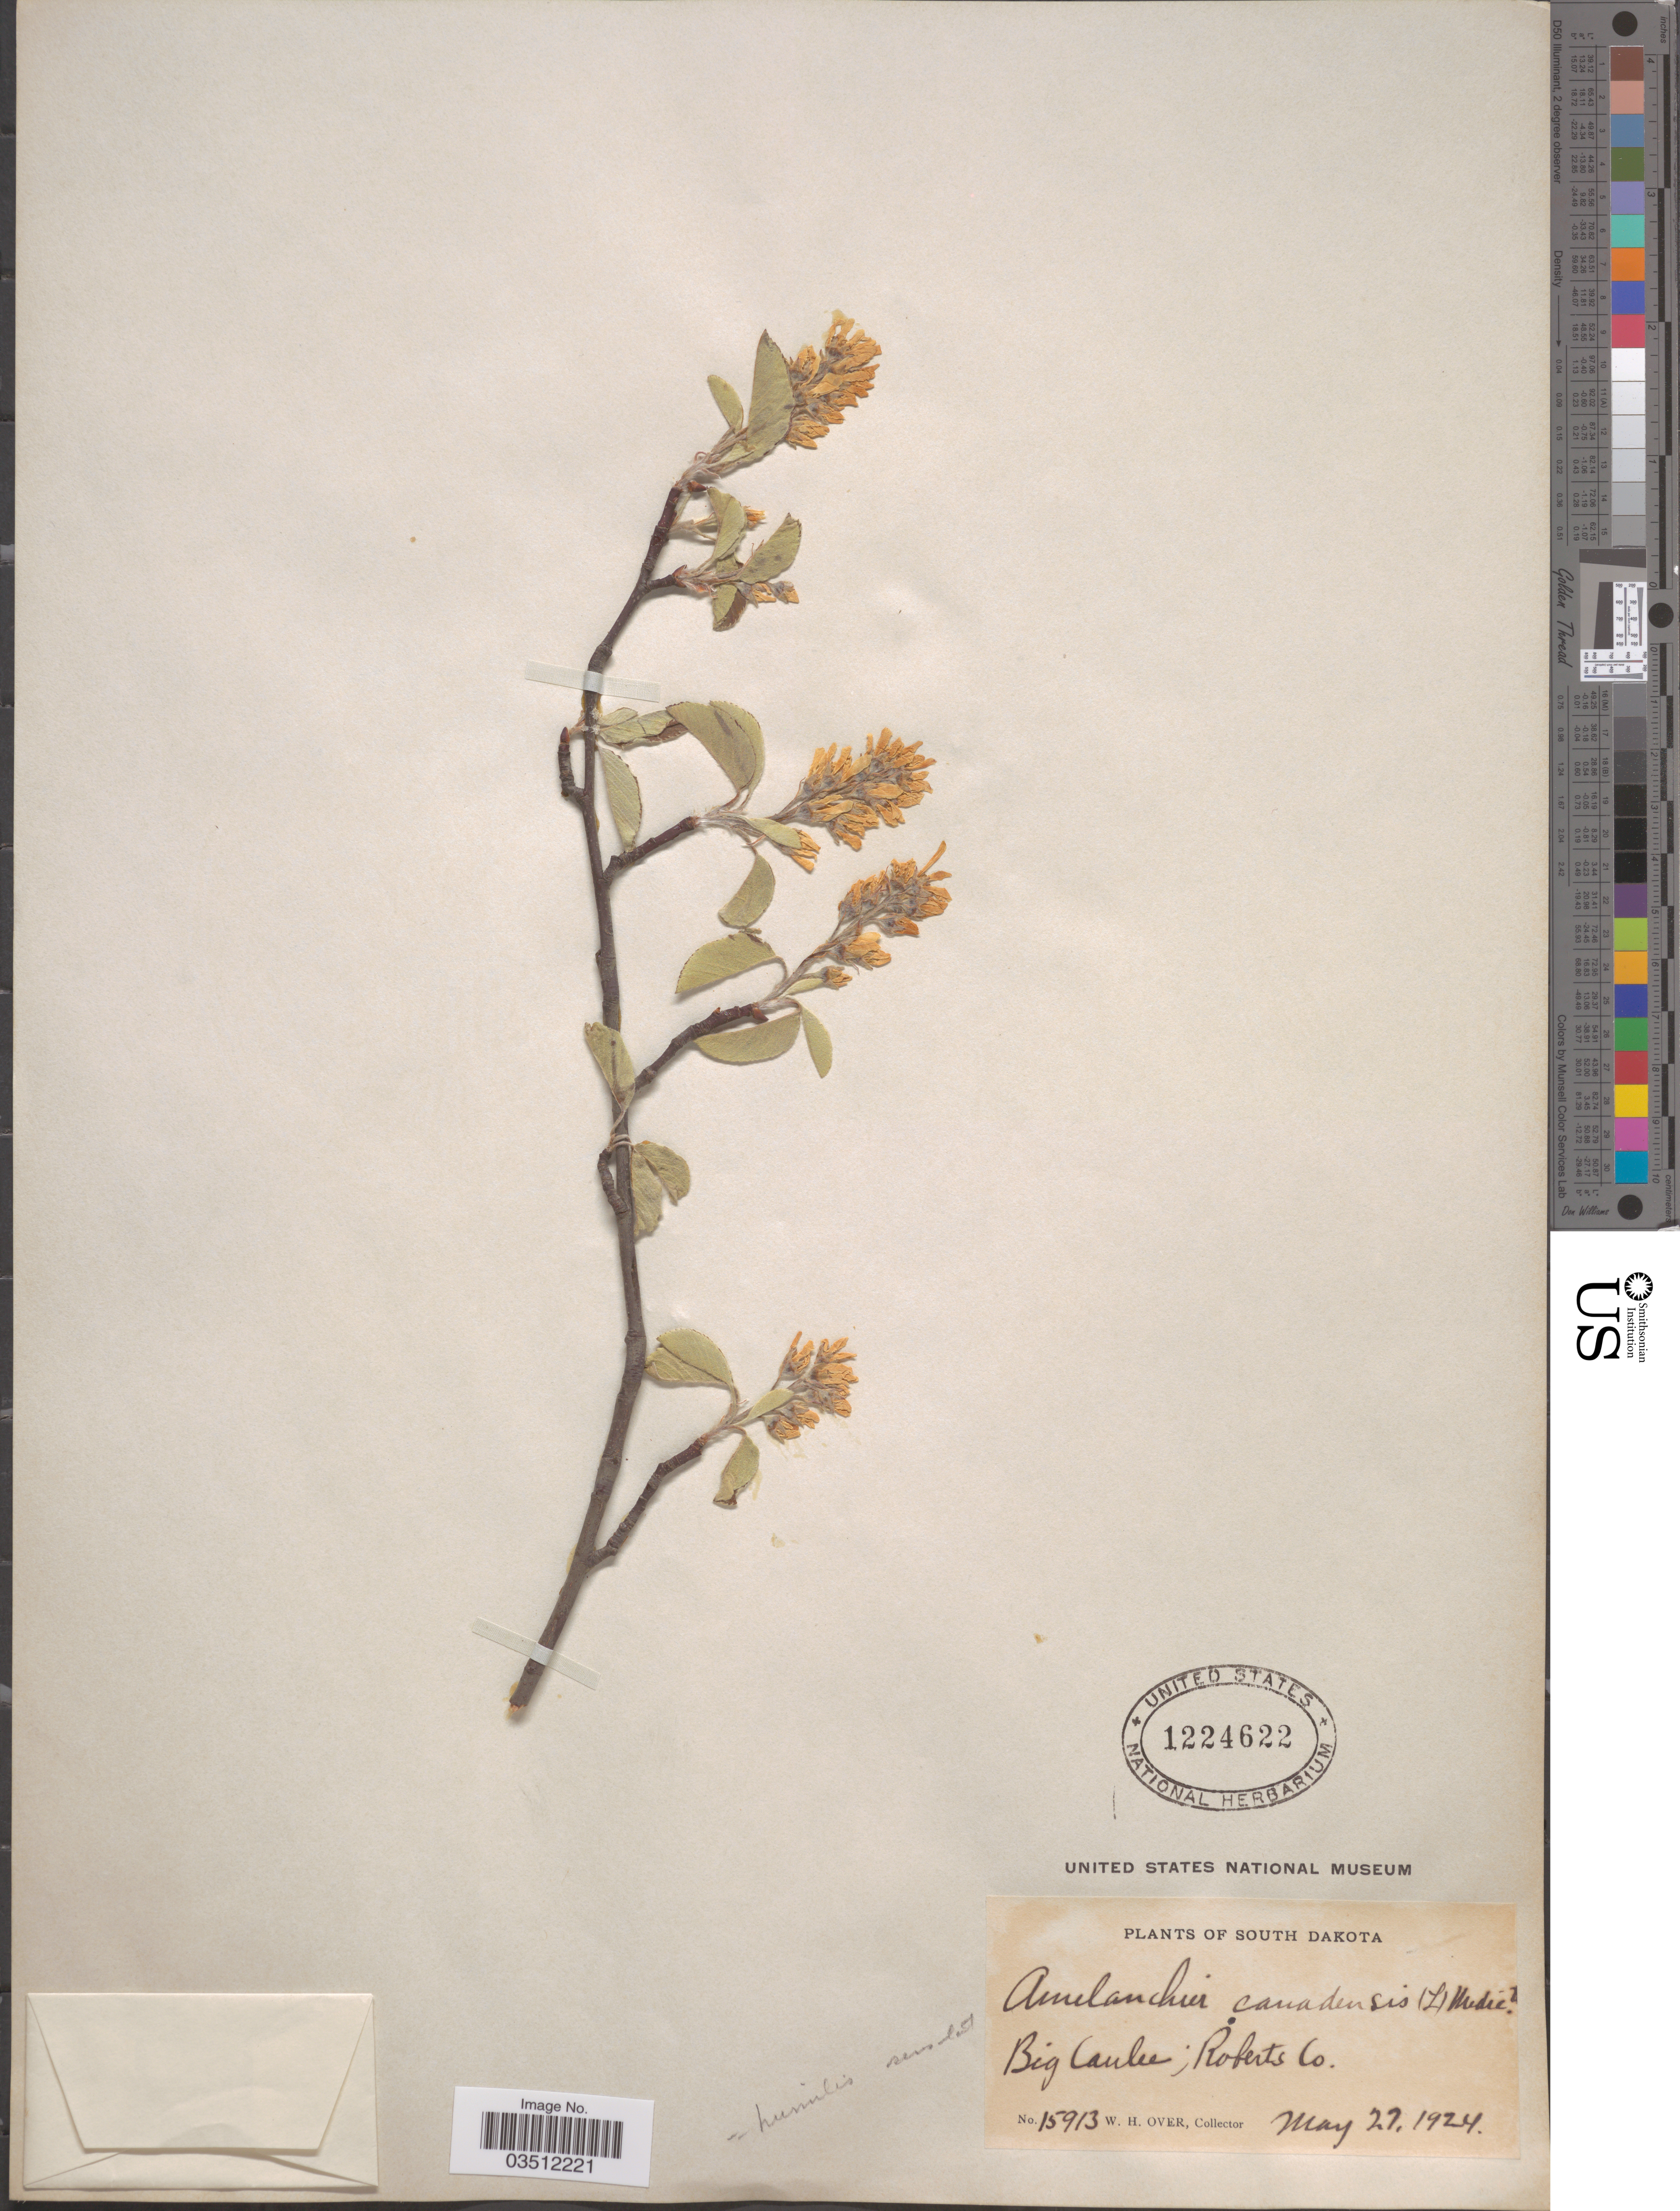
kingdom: Plantae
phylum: Tracheophyta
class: Magnoliopsida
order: Rosales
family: Rosaceae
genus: Amelanchier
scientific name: Amelanchier humilis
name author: Wiegand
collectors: W. Over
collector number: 15913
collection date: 1924-05-27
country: United States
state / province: South Dakota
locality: Big Coulee; Robert Co.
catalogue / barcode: US 1224622